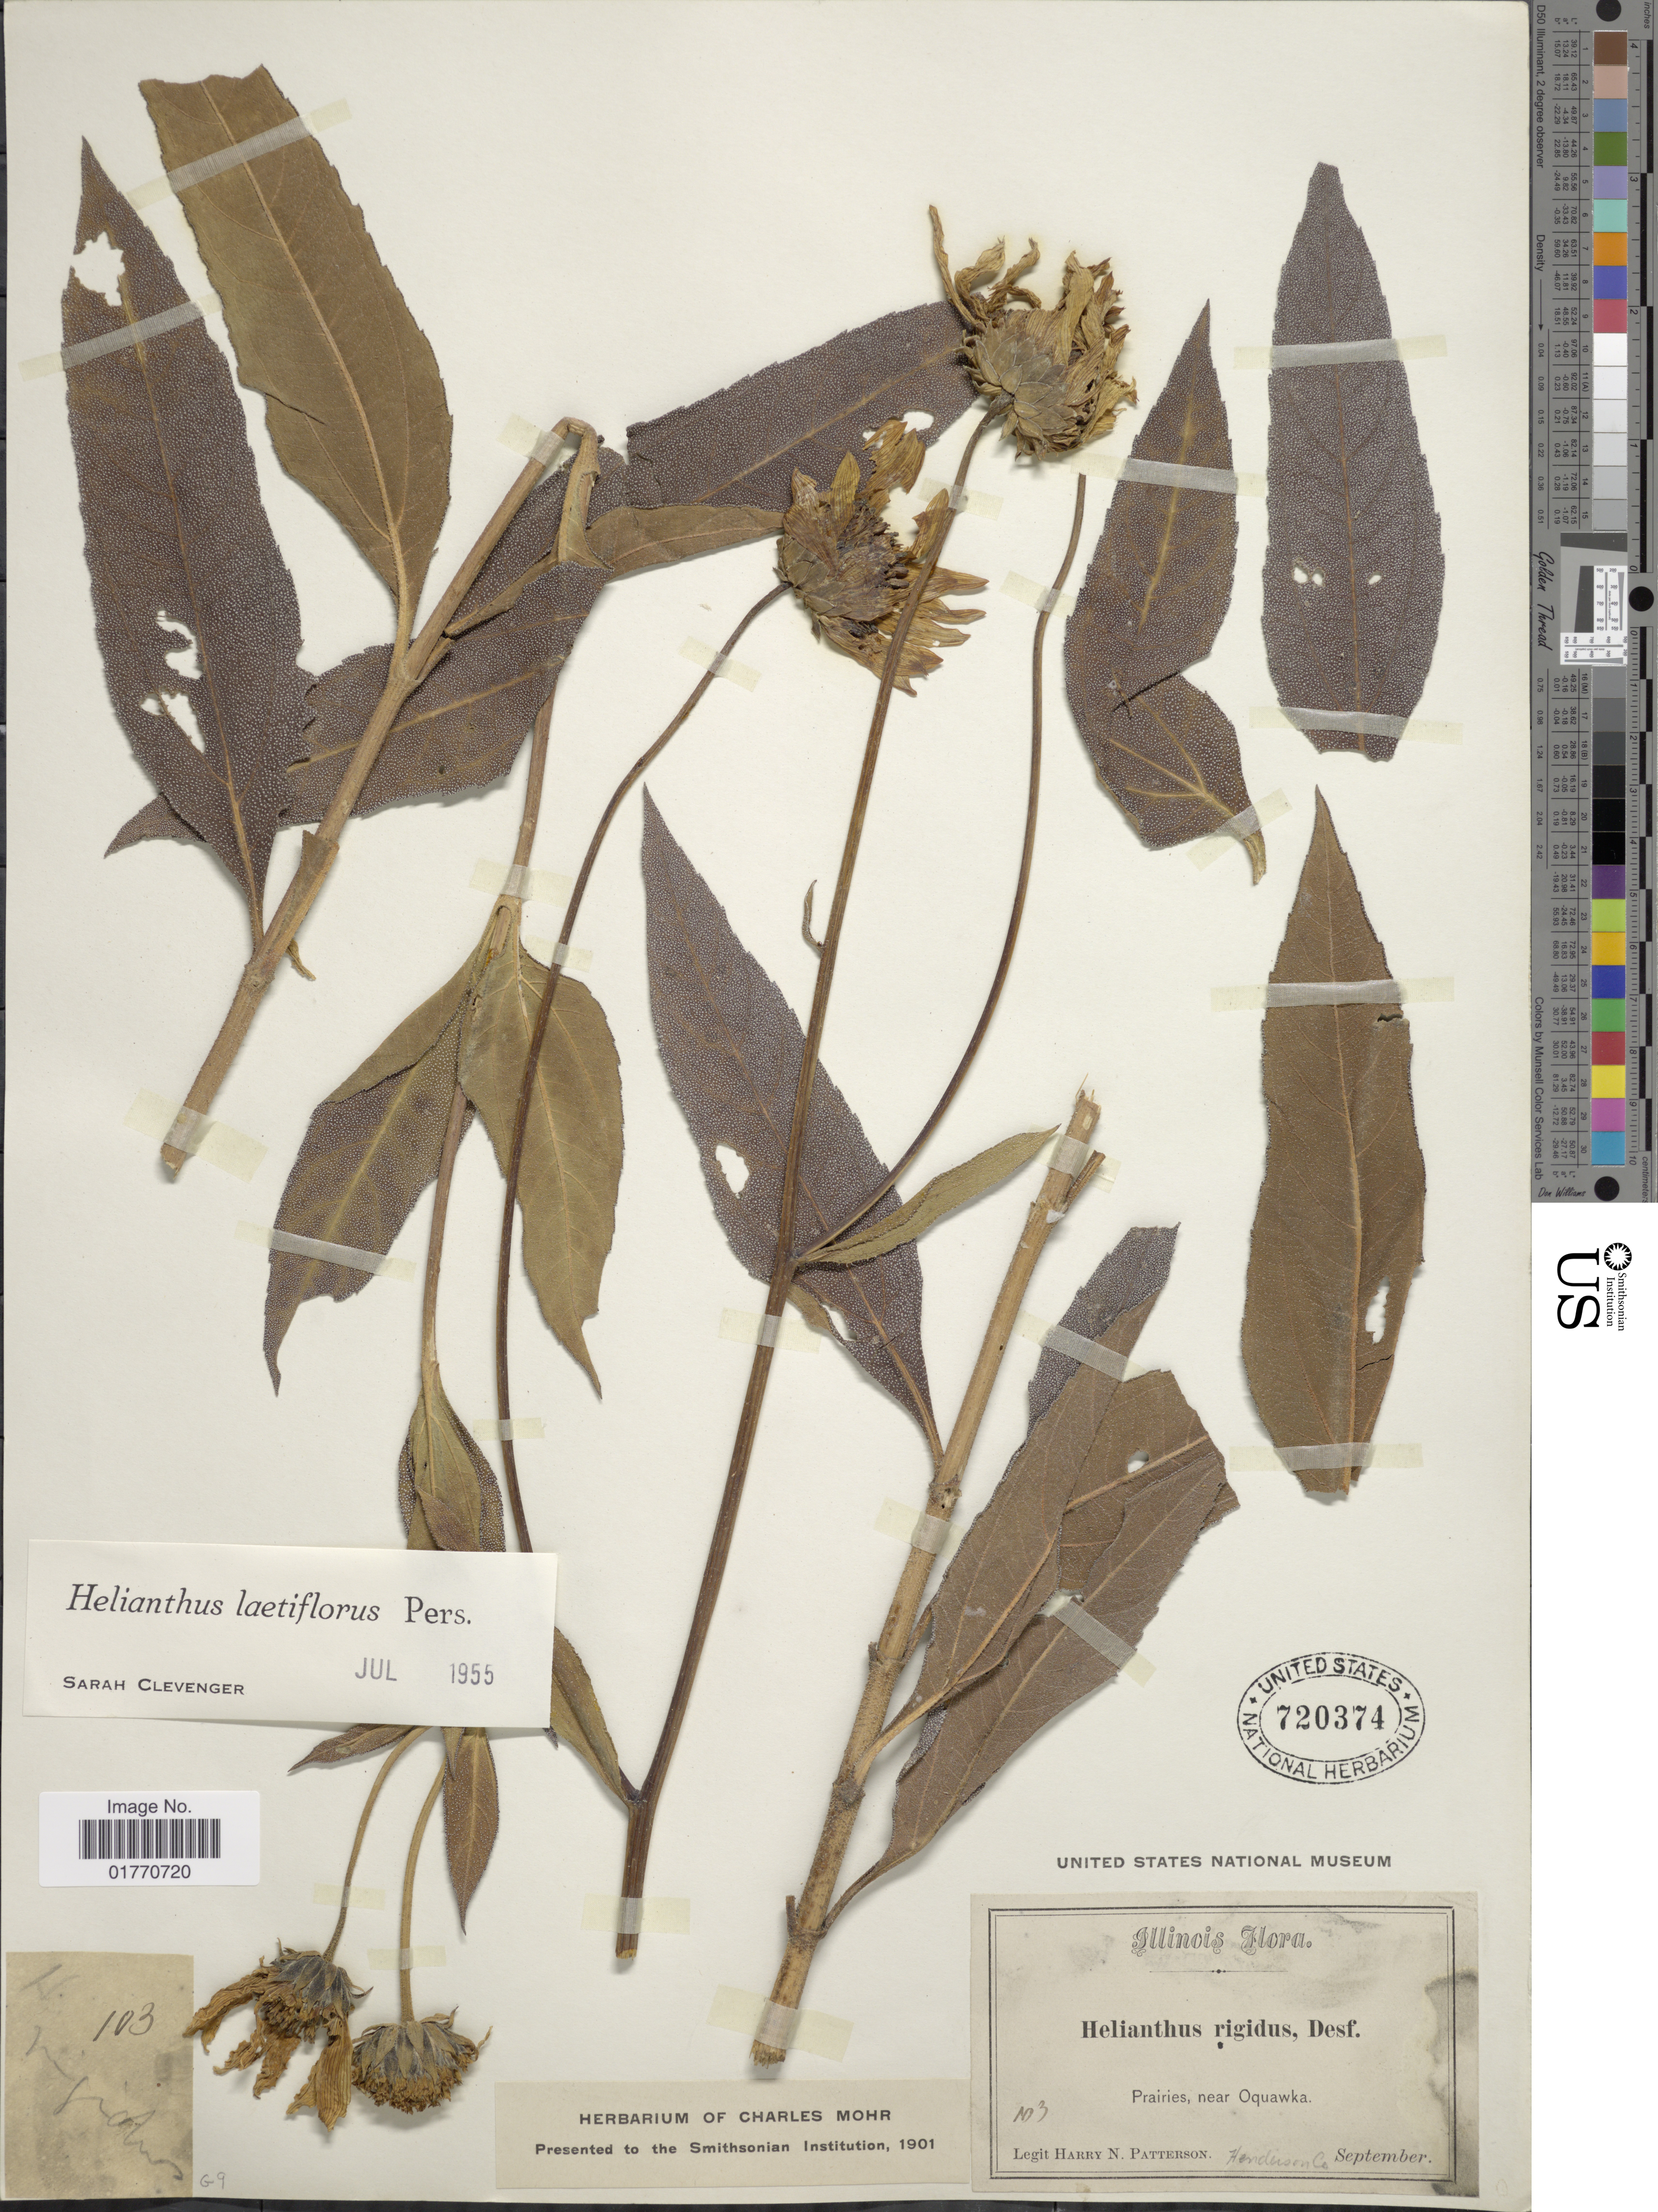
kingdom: Plantae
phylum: Tracheophyta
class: Magnoliopsida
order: Asterales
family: Asteraceae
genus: Helianthus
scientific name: Helianthus laetiflorus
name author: Pers.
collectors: H. N. Patterson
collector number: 103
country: United States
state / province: Illinois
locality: Prairies, near Oquawka, Henderson Co.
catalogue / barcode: US 720374